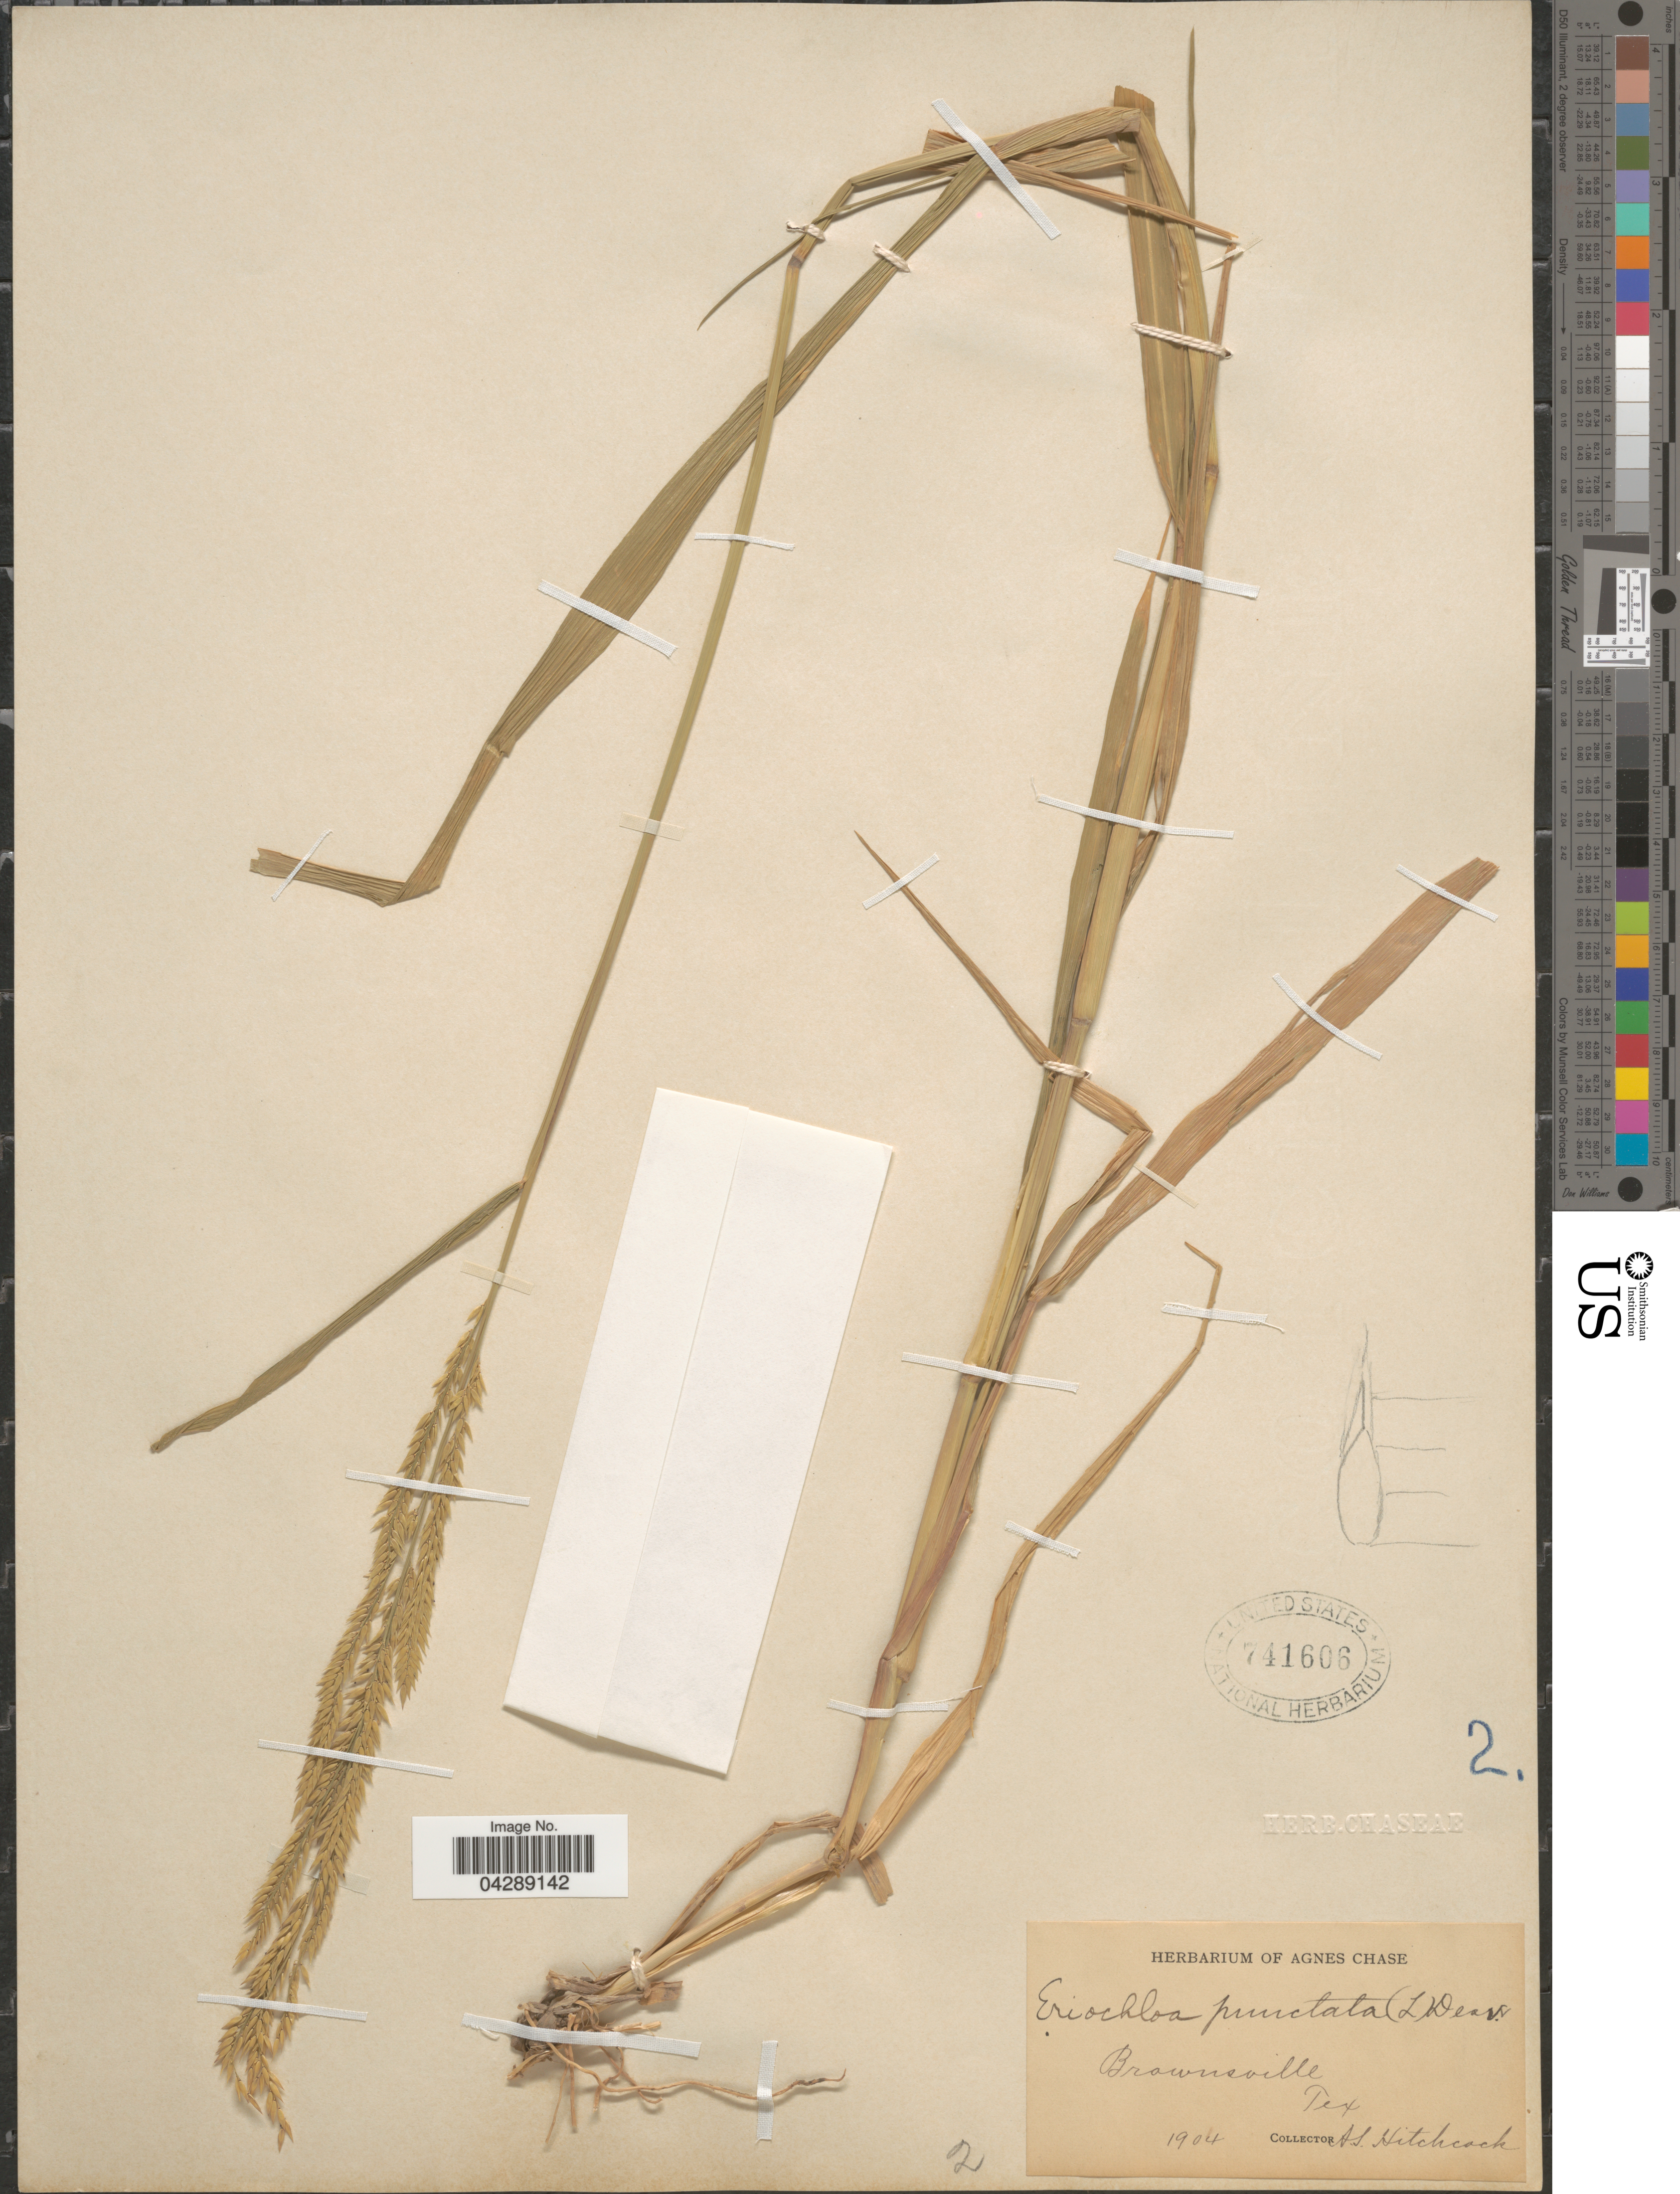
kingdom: Plantae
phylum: Tracheophyta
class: Liliopsida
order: Poales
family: Poaceae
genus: Eriochloa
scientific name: Eriochloa punctata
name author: (L.) Desv. ex Ham.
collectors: A. S. Hitchcock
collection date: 1904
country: United States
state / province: Texas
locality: Brownsville.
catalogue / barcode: US 741606